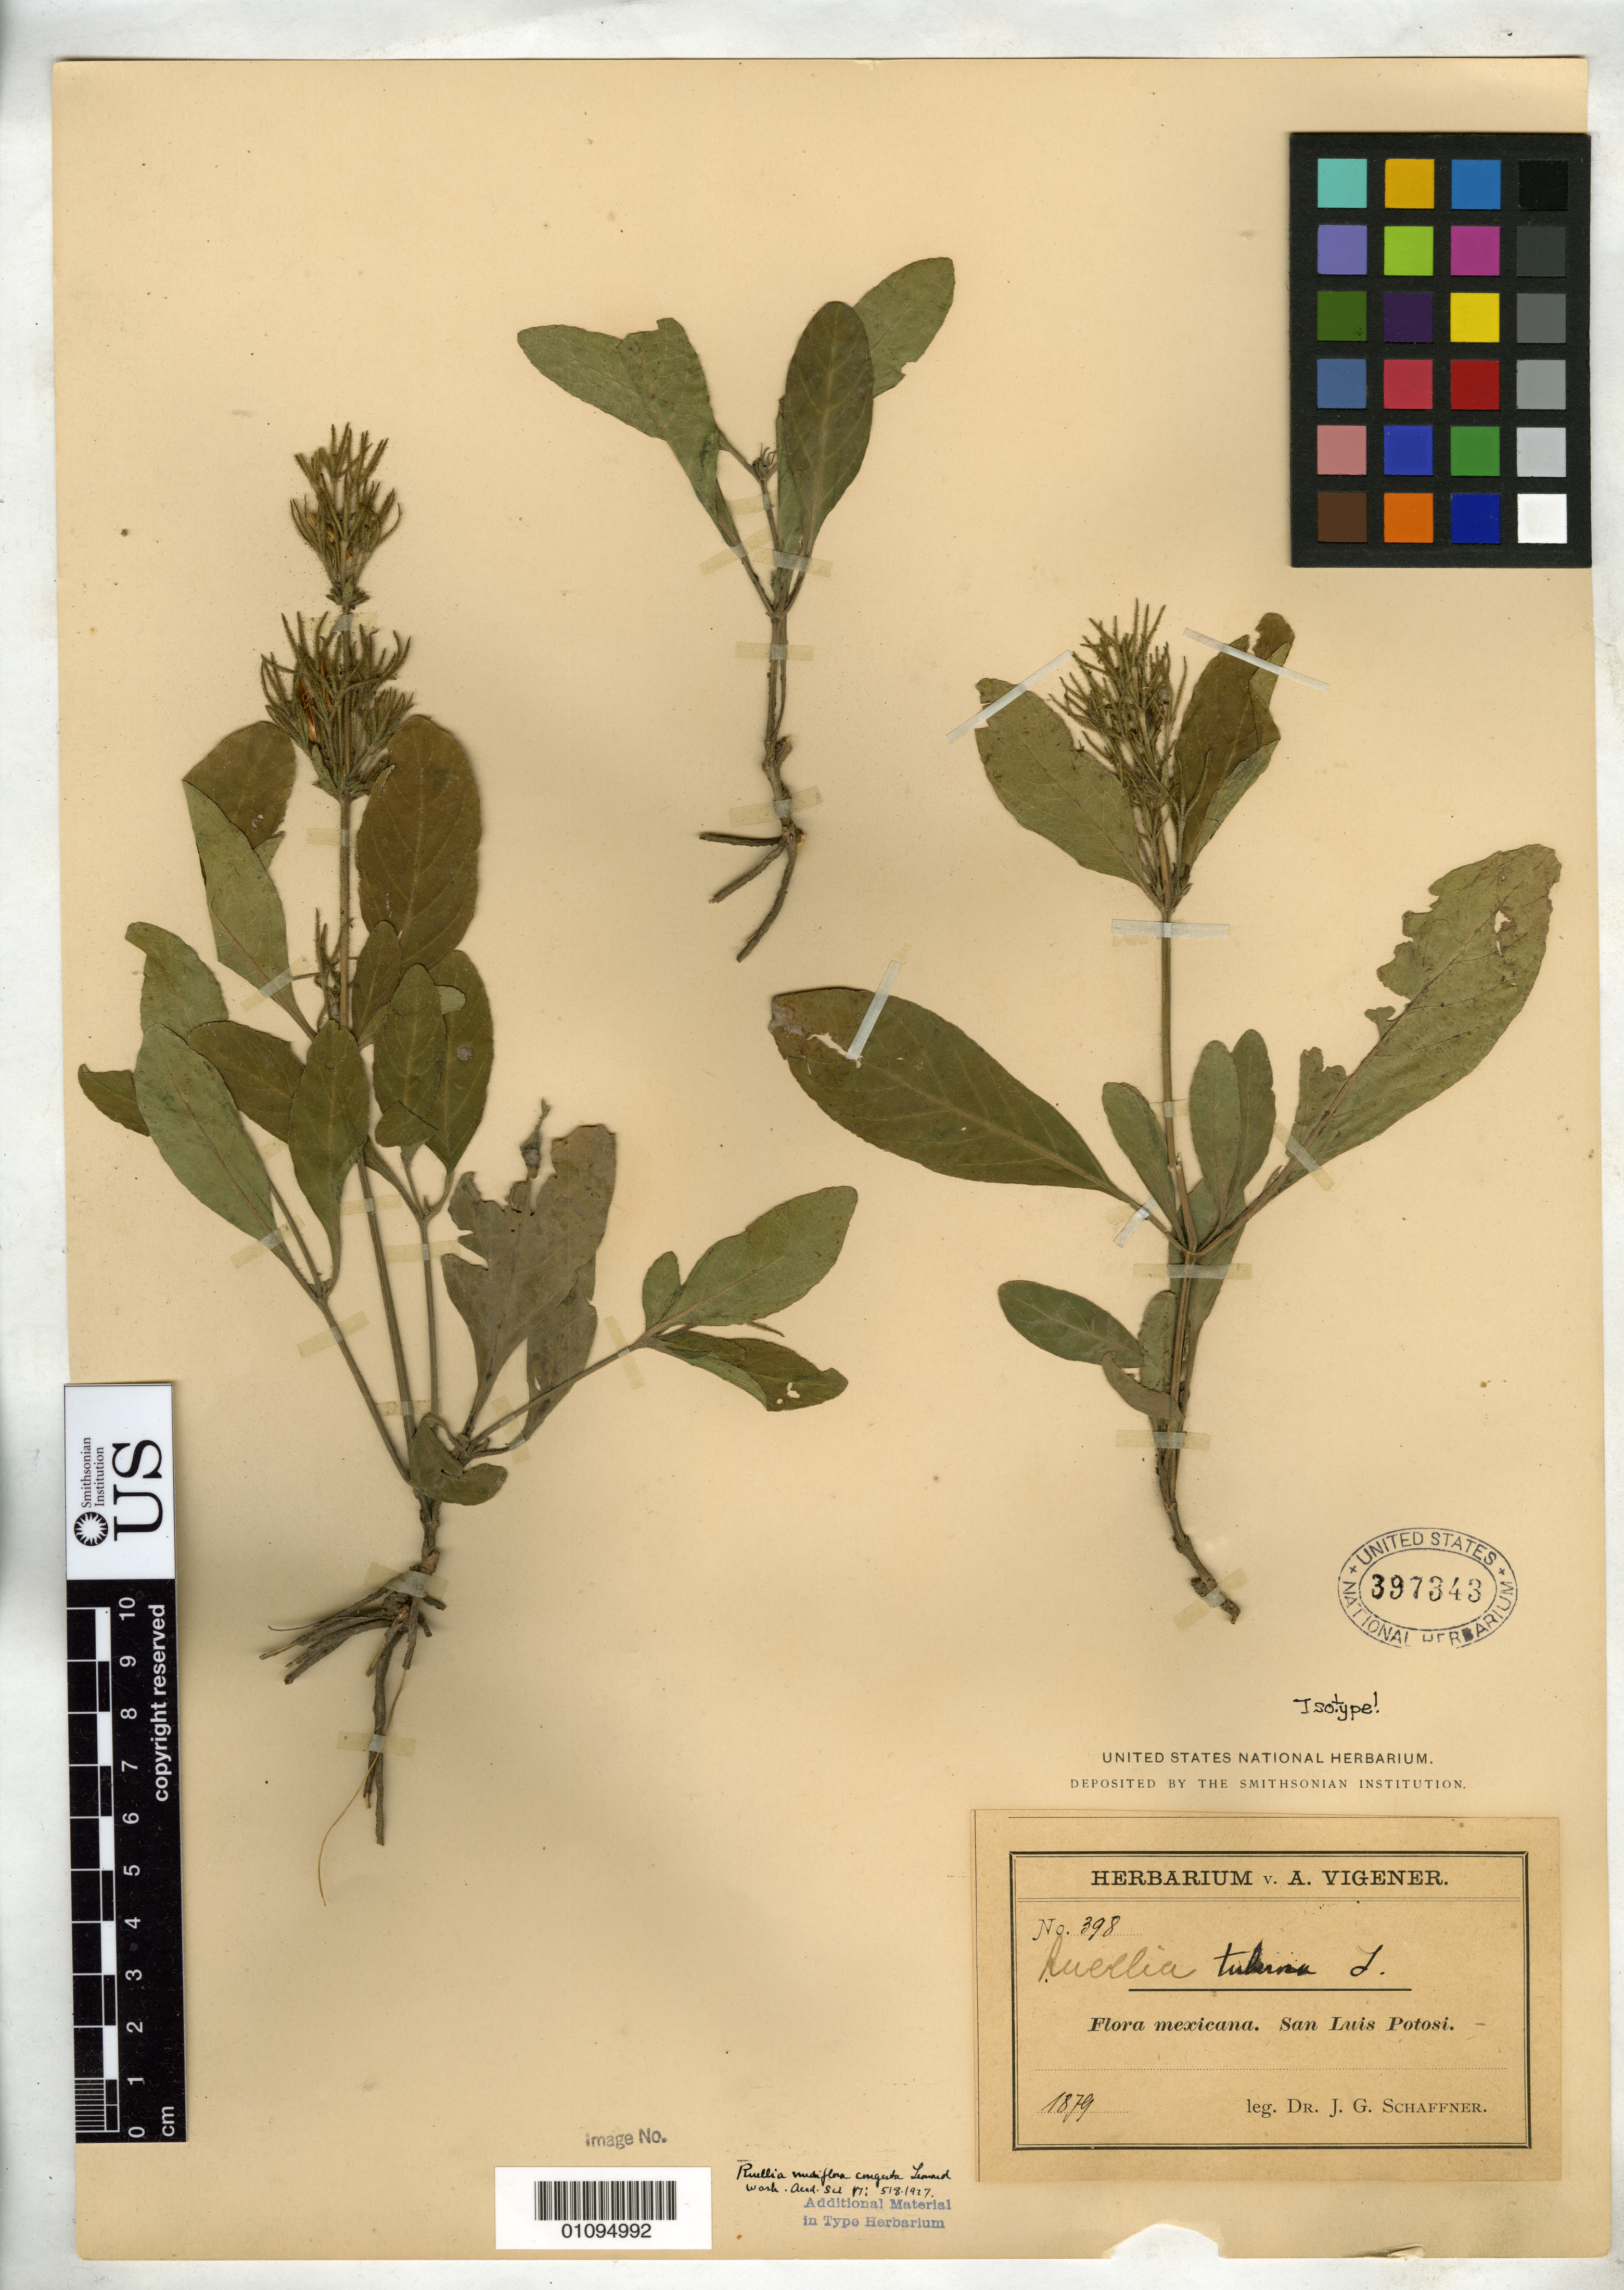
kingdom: Plantae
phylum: Tracheophyta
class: Magnoliopsida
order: Lamiales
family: Acanthaceae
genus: Ruellia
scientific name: Ruellia nudiflora var. congesta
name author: Leonard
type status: Possible Isotype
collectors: J. G. Schaffner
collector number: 398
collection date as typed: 1879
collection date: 1879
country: Mexico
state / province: San Luis Potosí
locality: San Luis Potosi.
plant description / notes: Coll. date does not match the holotype sheet (US 938568).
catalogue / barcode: US 397343